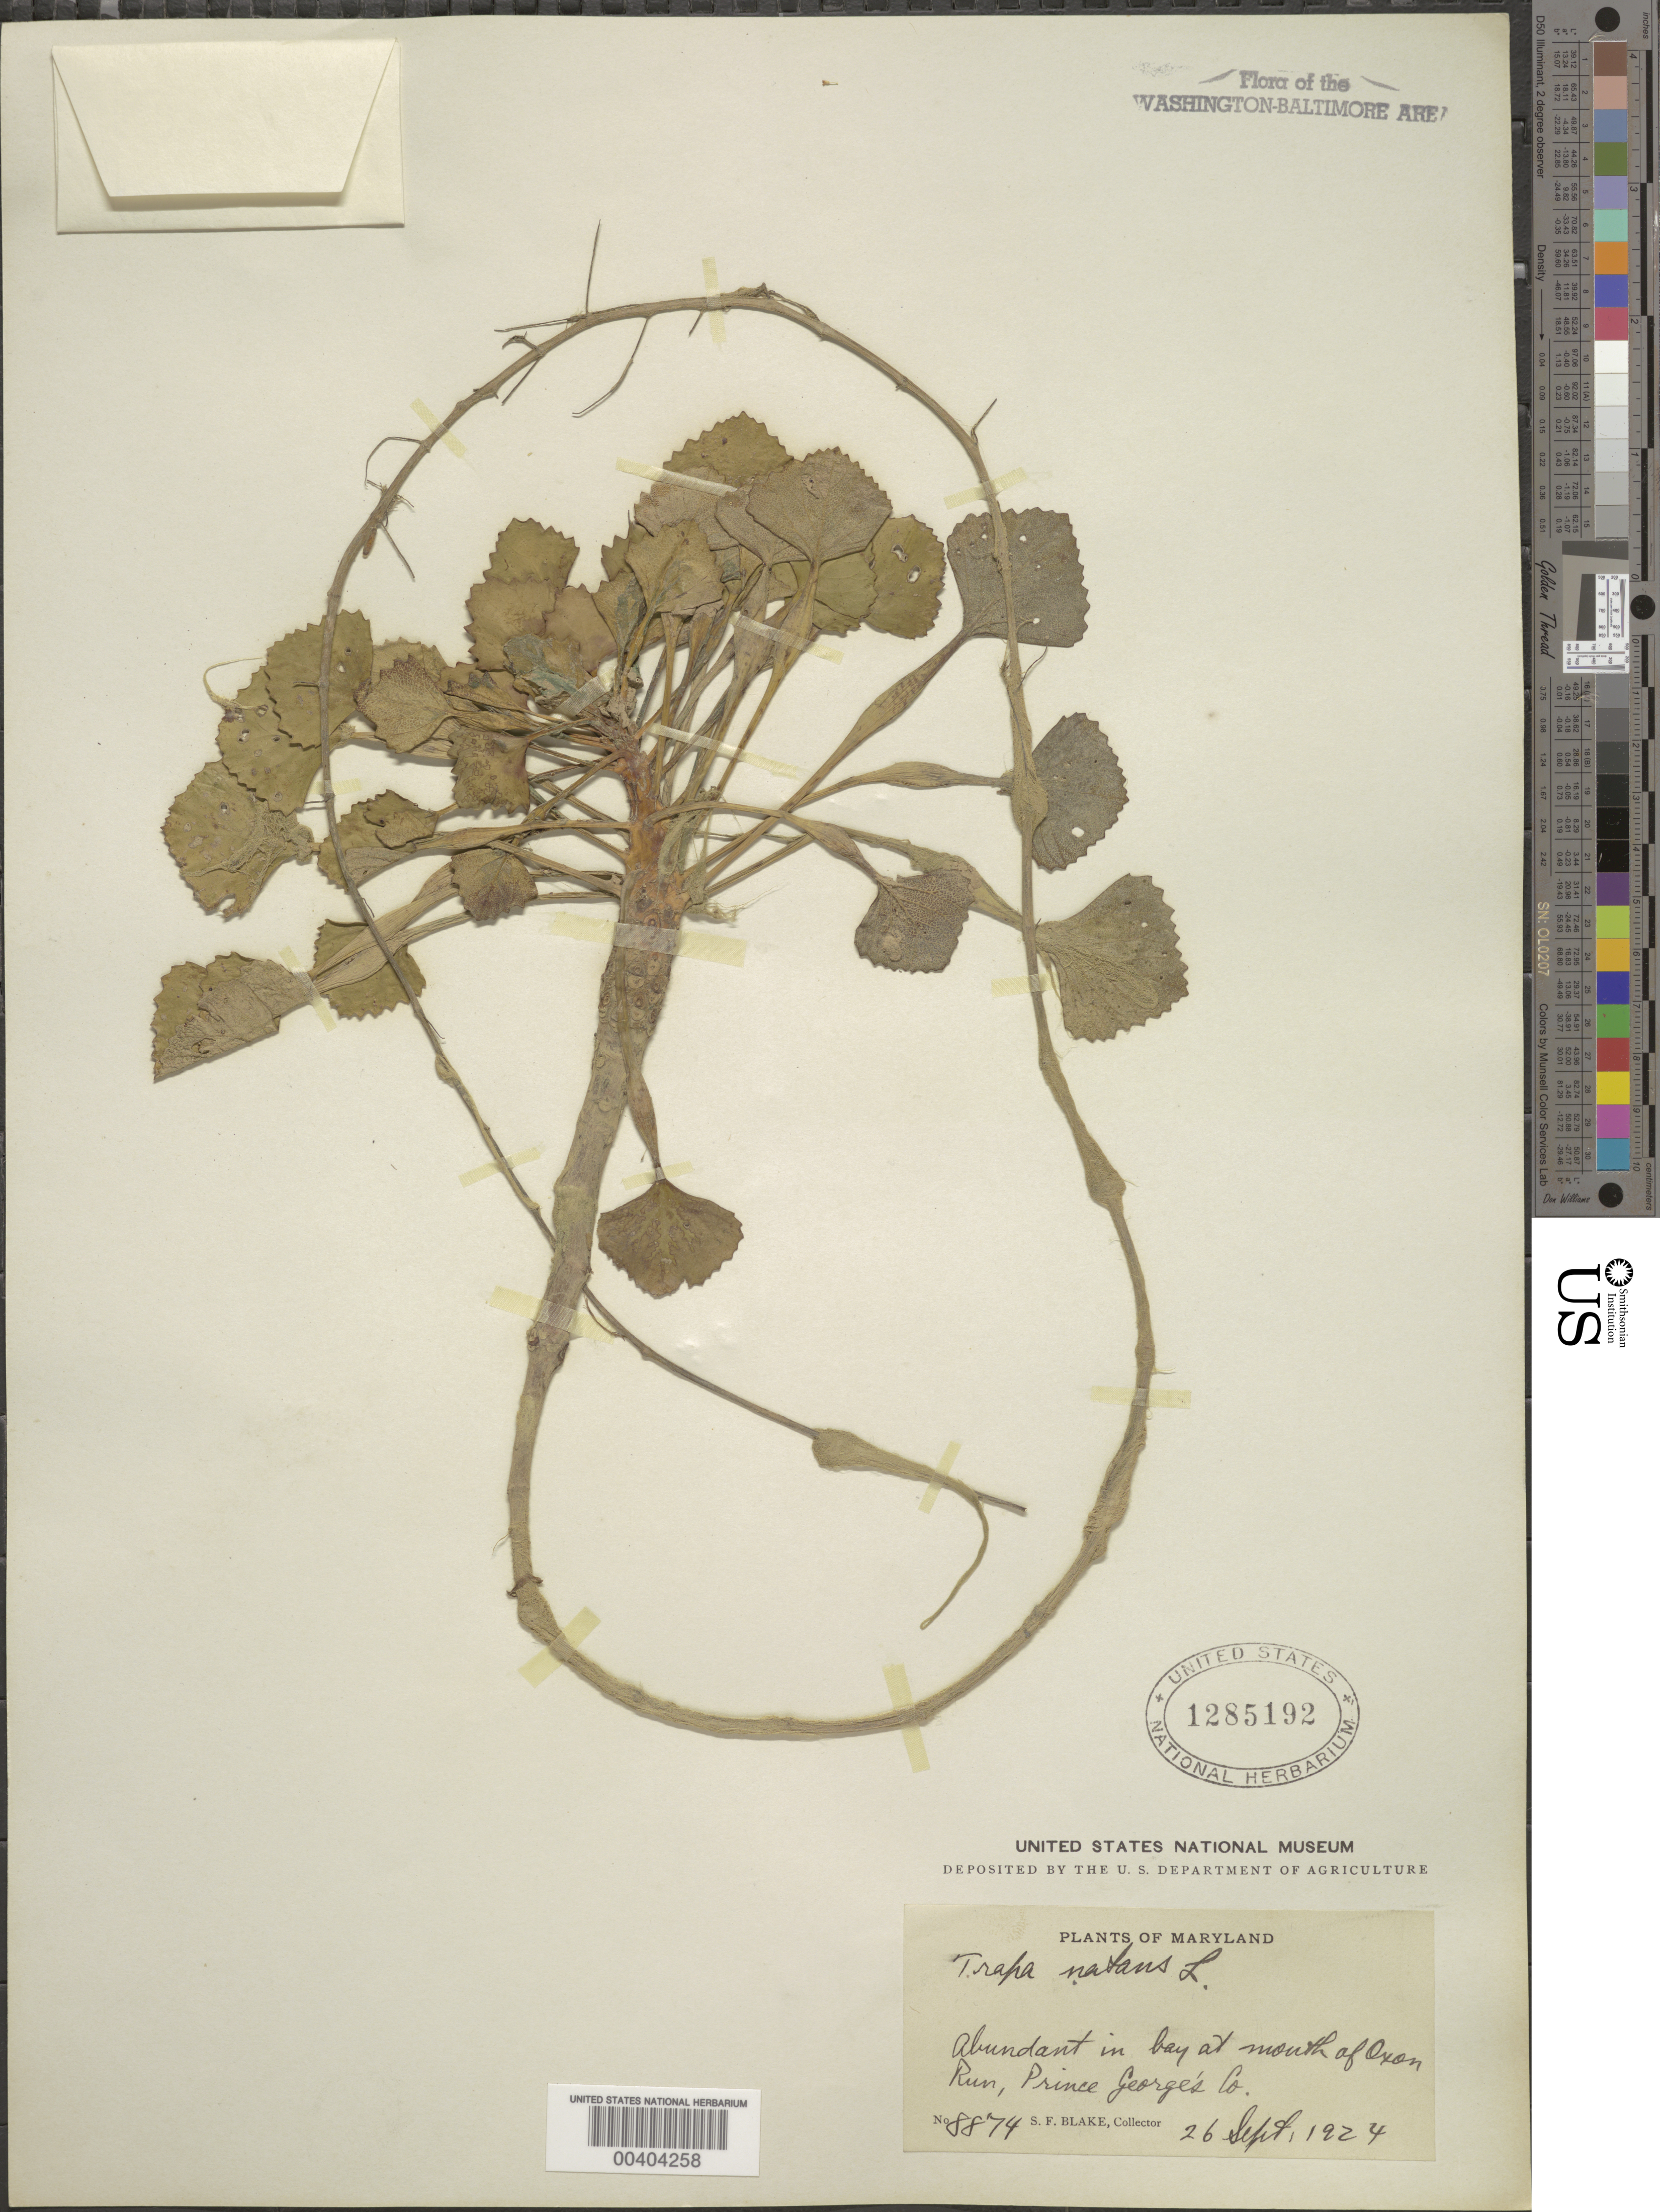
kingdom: Plantae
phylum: Tracheophyta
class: Magnoliopsida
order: Myrtales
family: Lythraceae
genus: Trapa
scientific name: Trapa natans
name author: L.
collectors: S. Blake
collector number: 8874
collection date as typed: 26 Sep 1924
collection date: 1924-09-26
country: United States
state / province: Maryland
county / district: Prince George's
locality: Oxon Run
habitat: Bay, at mouth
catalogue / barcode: US 1285192